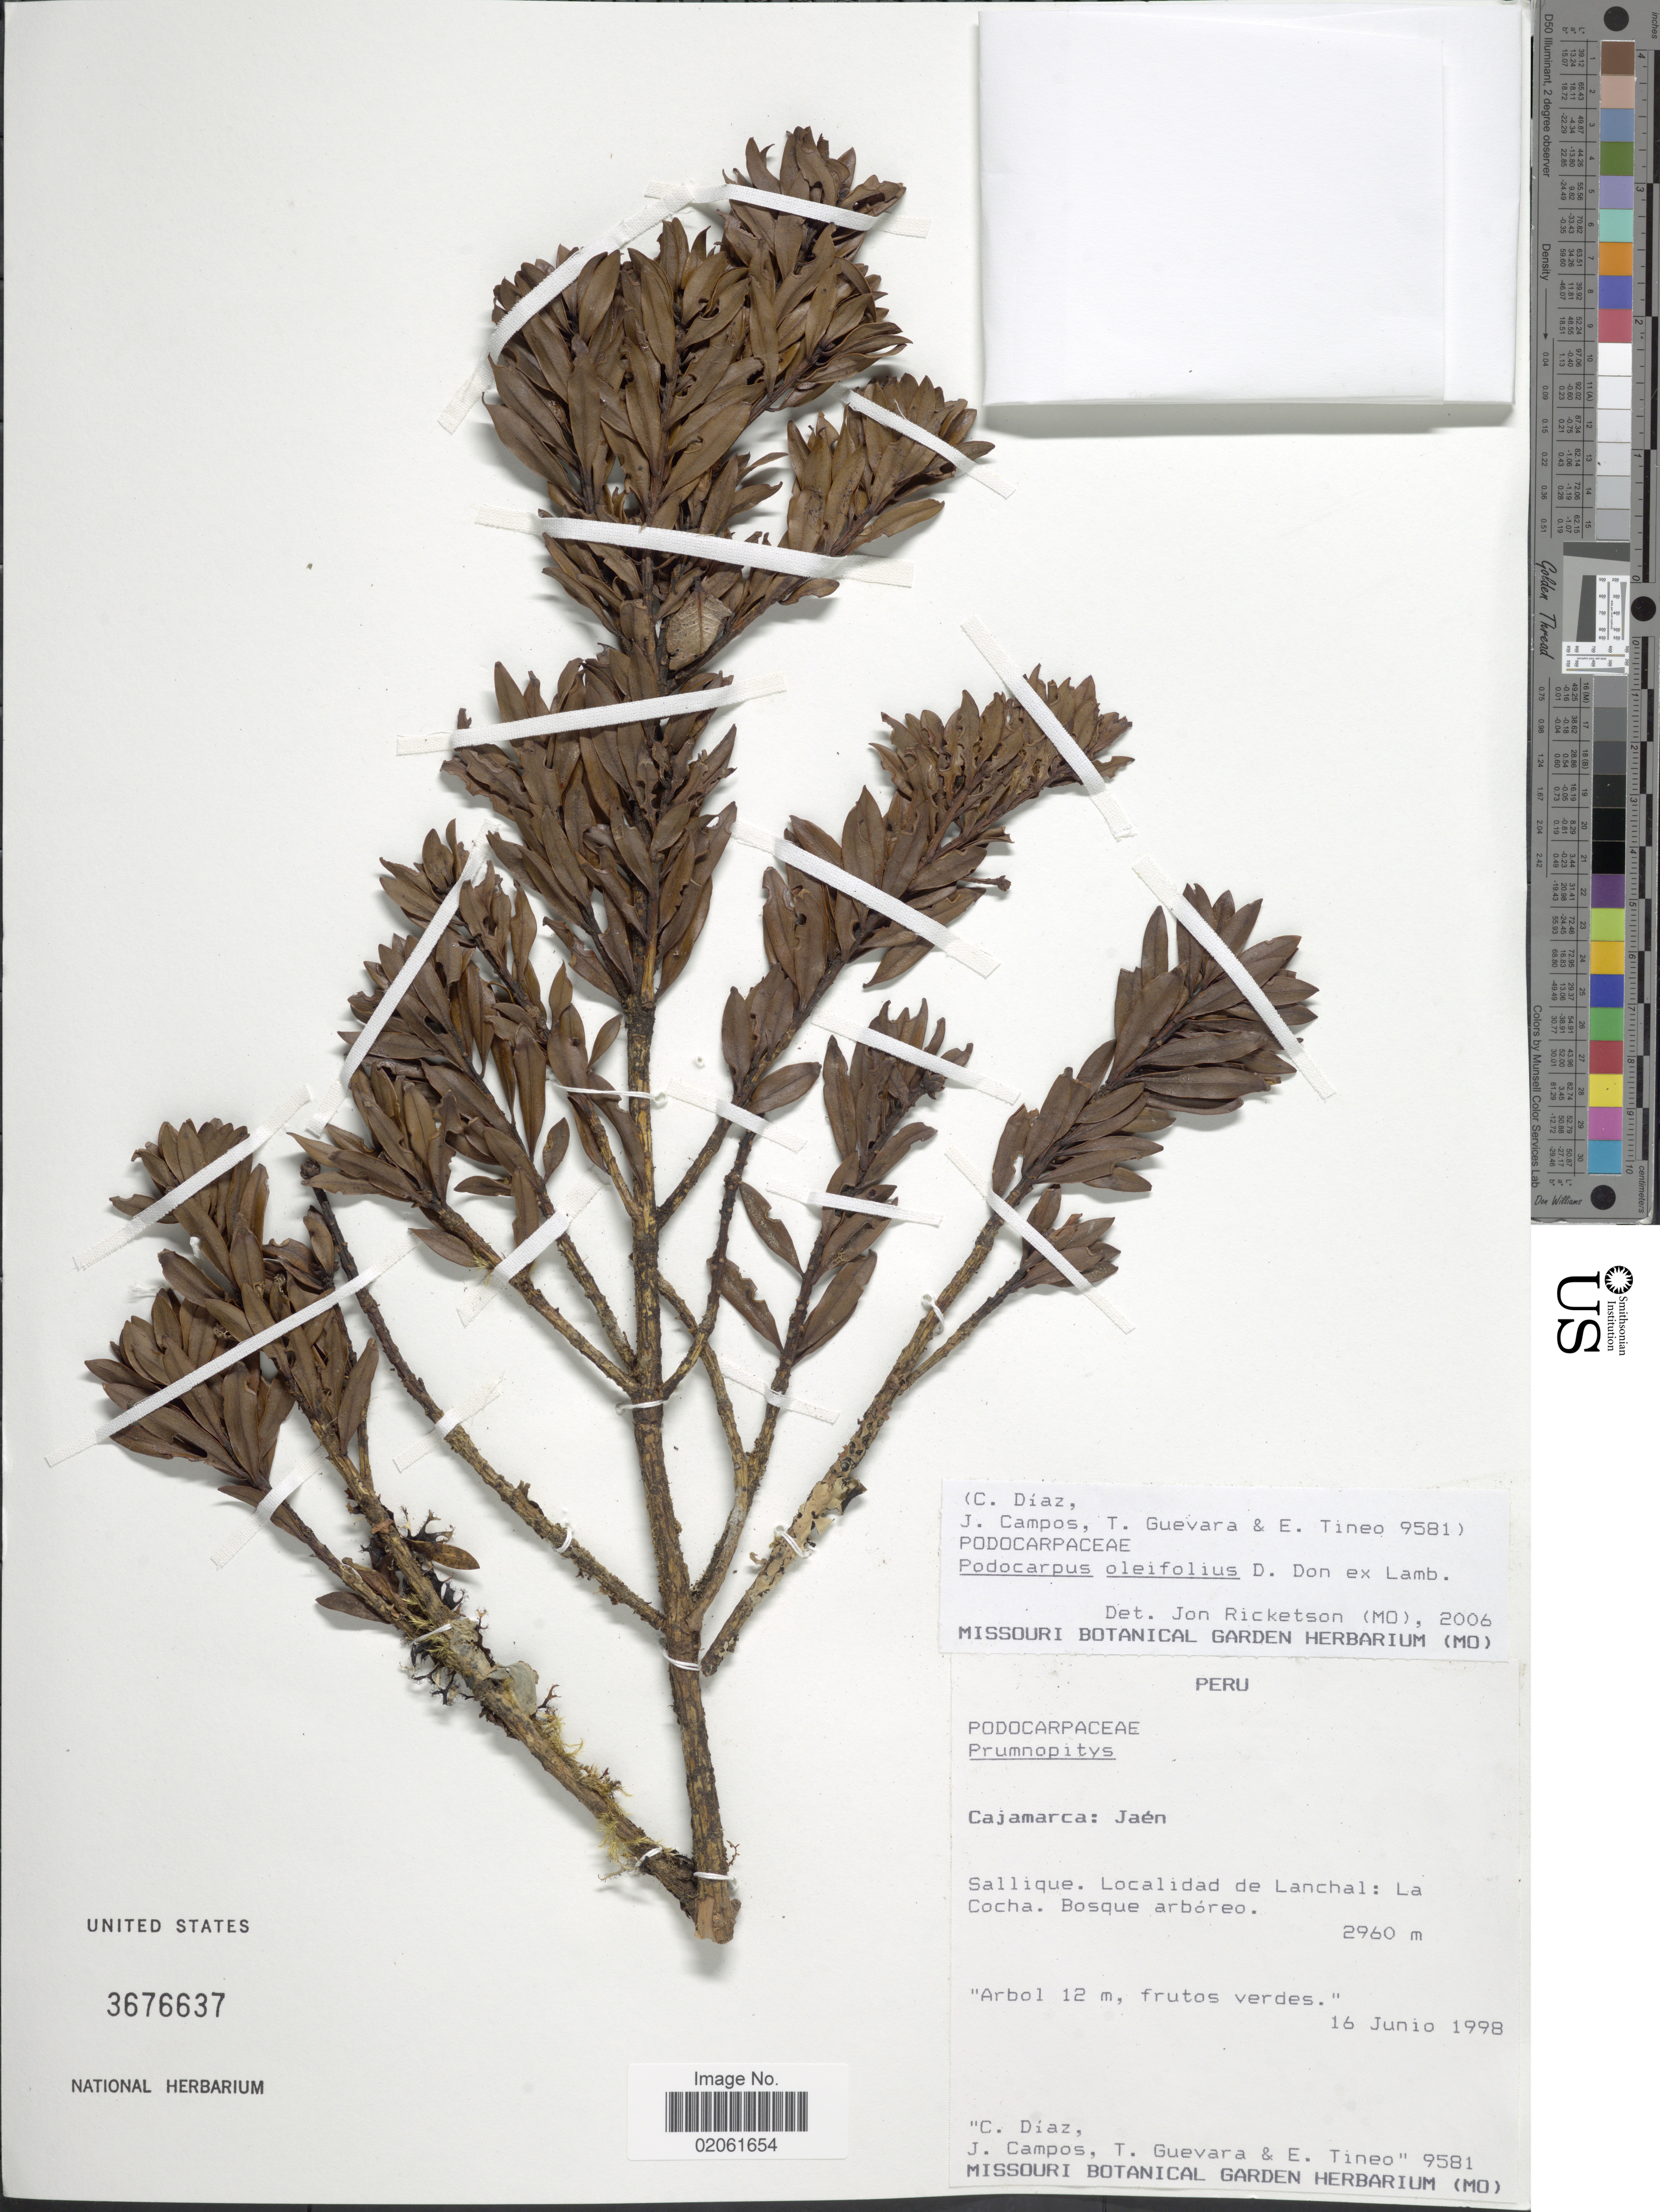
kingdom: Plantae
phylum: Tracheophyta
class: Pinopsida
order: Pinales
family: Podocarpaceae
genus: Podocarpus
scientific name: Podocarpus oleifolius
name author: D. Don ex Lamb.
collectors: C. Díaz, J. Campos, T. Guevara & E. Tineo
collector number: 9581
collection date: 1998-06-16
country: Peru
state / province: Cajamarca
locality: Jaen, Sallique. Localidad de Lanchal: La Cocha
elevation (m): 2960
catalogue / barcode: US 3676637